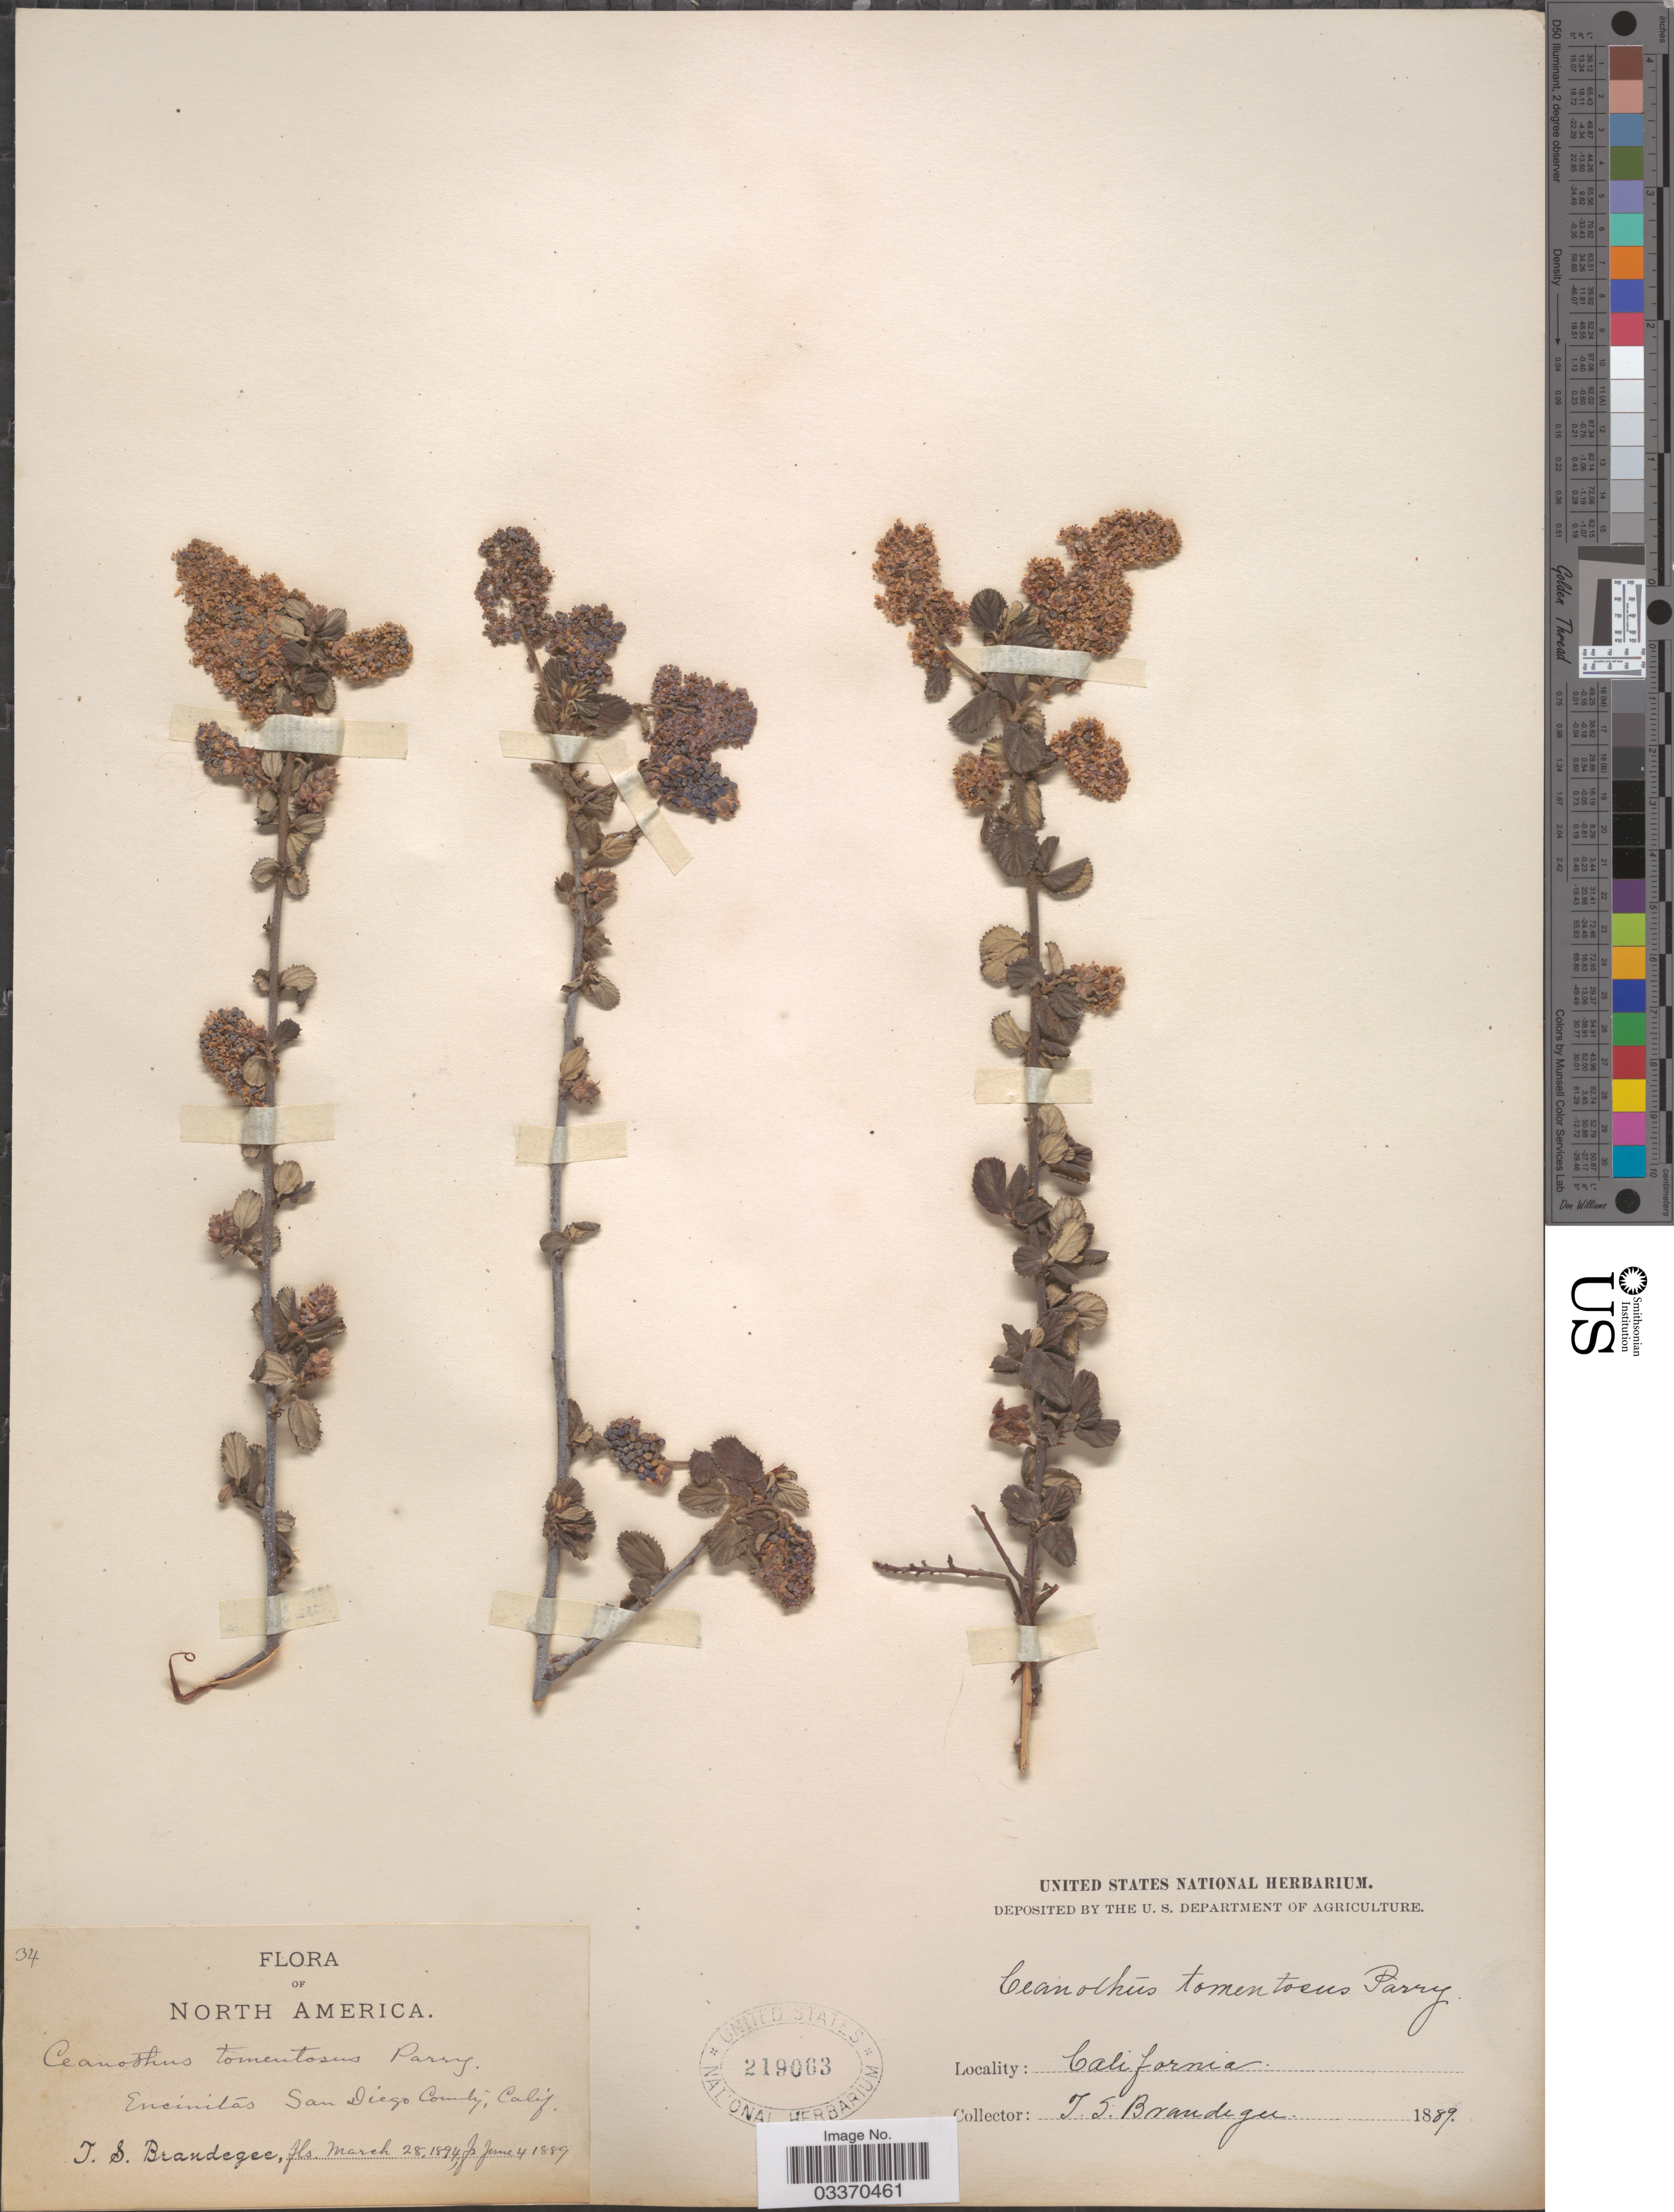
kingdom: Plantae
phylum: Tracheophyta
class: Magnoliopsida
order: Rosales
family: Rhamnaceae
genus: Ceanothus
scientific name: Ceanothus tomentosus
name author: Parry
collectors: T. S. Brandegee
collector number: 34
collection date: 1889-06-04/1894-03-28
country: United States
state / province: California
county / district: San Diego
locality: Encinitas San Diego County.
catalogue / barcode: US 219063